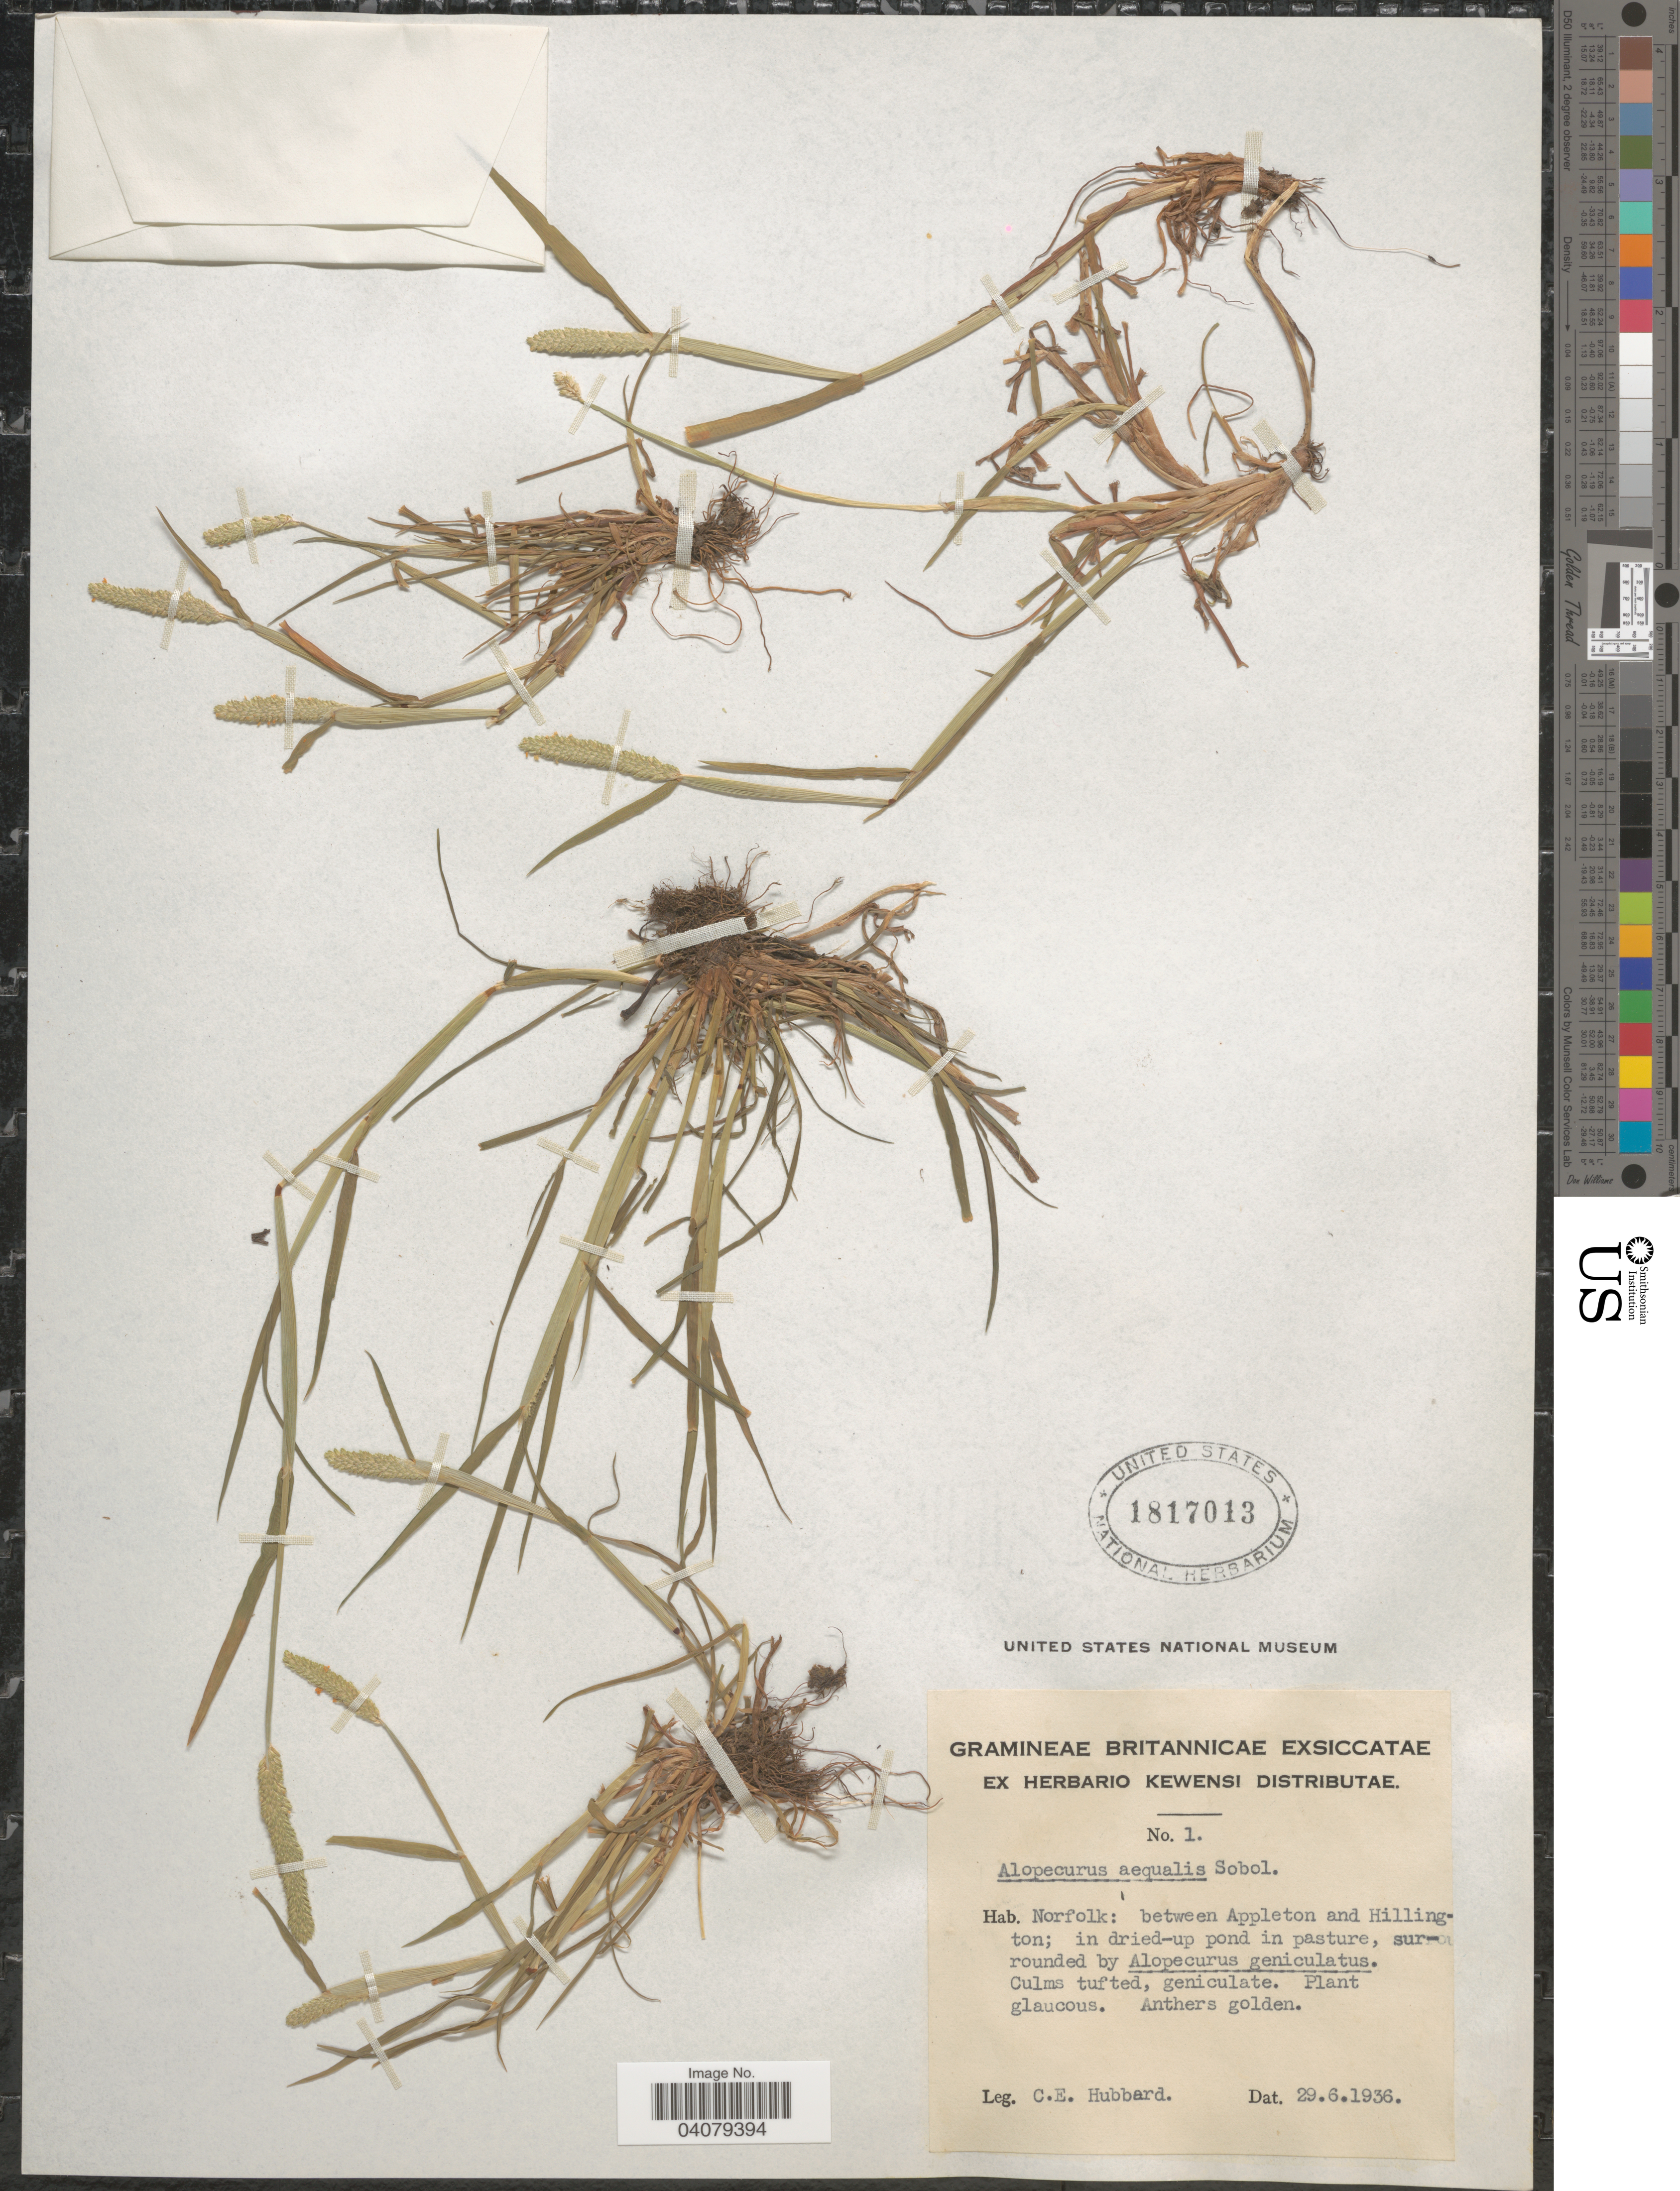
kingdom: Plantae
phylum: Tracheophyta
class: Liliopsida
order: Poales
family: Poaceae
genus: Alopecurus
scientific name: Alopecurus arundinaceus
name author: Poir.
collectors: C. E. Hubbard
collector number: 1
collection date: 1936-06-29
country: United Kingdom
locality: Norfolk: between Appleton and Hillington; in dried-up pond in pasture.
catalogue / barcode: US 1817013